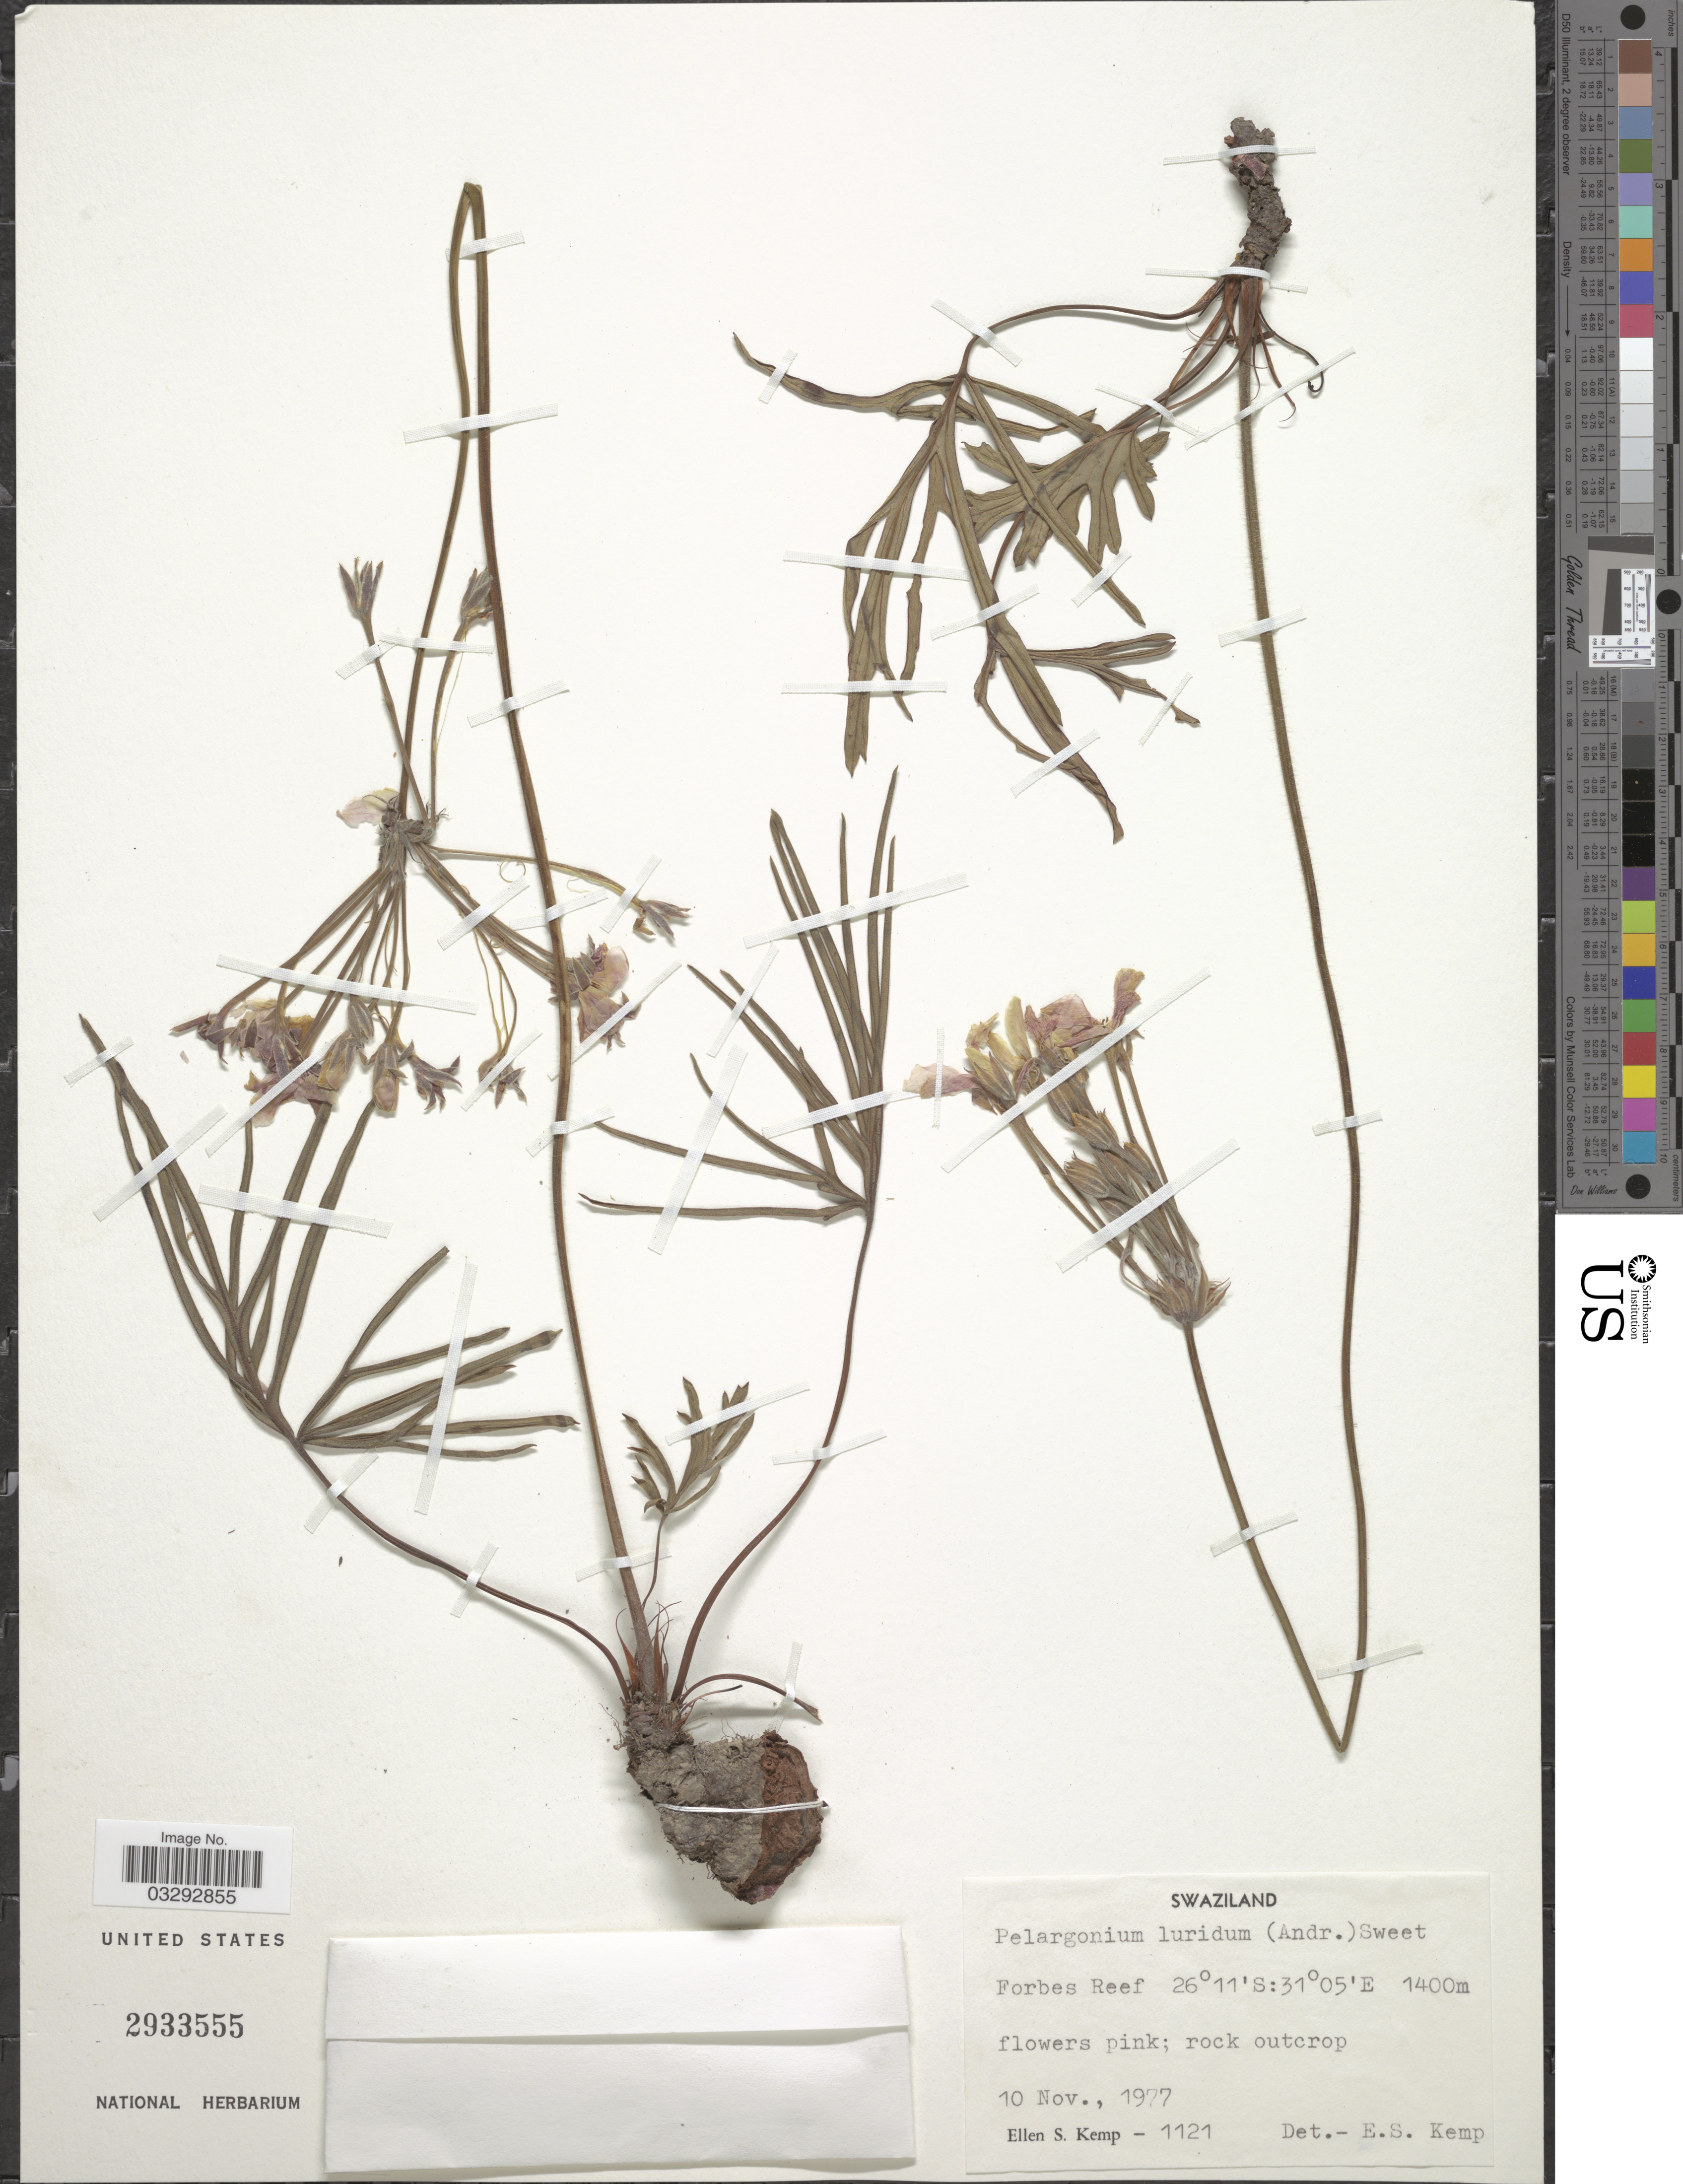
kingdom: Plantae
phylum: Tracheophyta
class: Magnoliopsida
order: Geraniales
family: Geraniaceae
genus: Pelargonium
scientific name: Pelargonium luridum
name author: (Andrews) Sweet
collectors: E. S. Kemp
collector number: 1121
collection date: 1977-11-10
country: Eswatini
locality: Forbes Reef.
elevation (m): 1400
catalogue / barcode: US 2933555